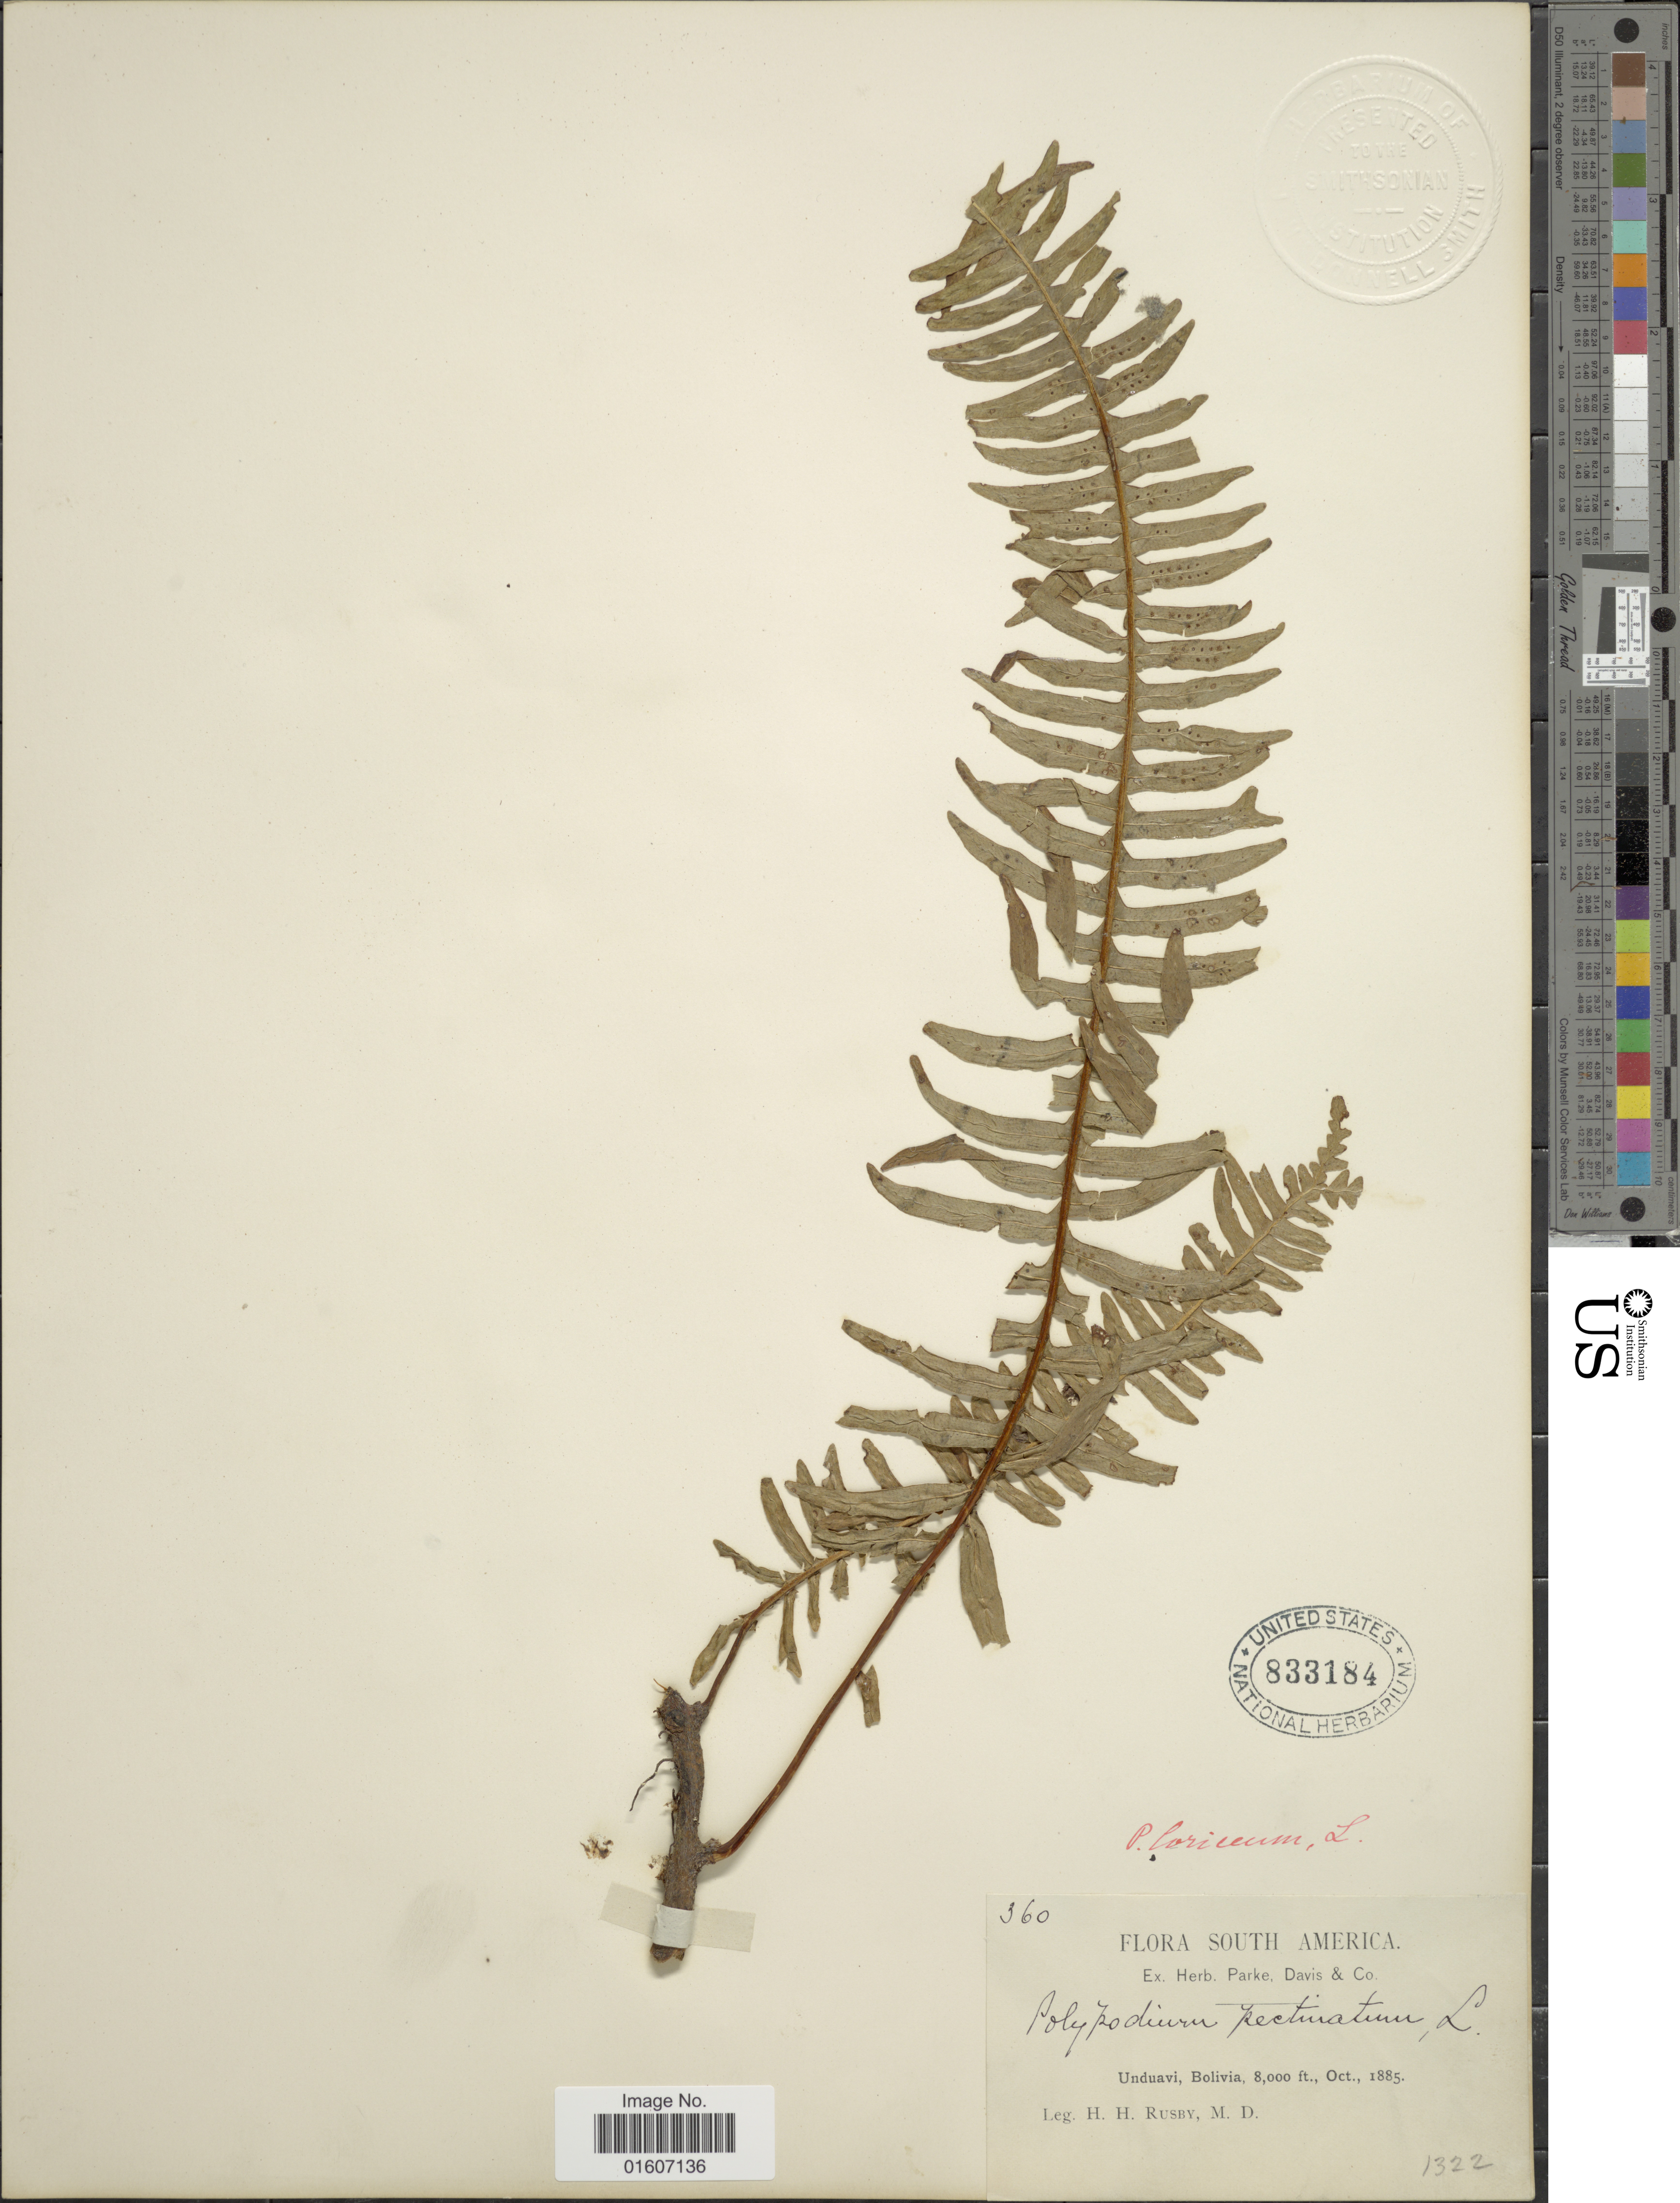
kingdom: Plantae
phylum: Tracheophyta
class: Polypodiopsida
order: Polypodiales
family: Polypodiaceae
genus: Serpocaulon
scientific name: Serpocaulon sp.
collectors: H. H. Rusby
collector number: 360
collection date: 1885-10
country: Bolivia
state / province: La Paz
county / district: Nor Yungas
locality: Unduavi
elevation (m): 2438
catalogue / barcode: US 833184